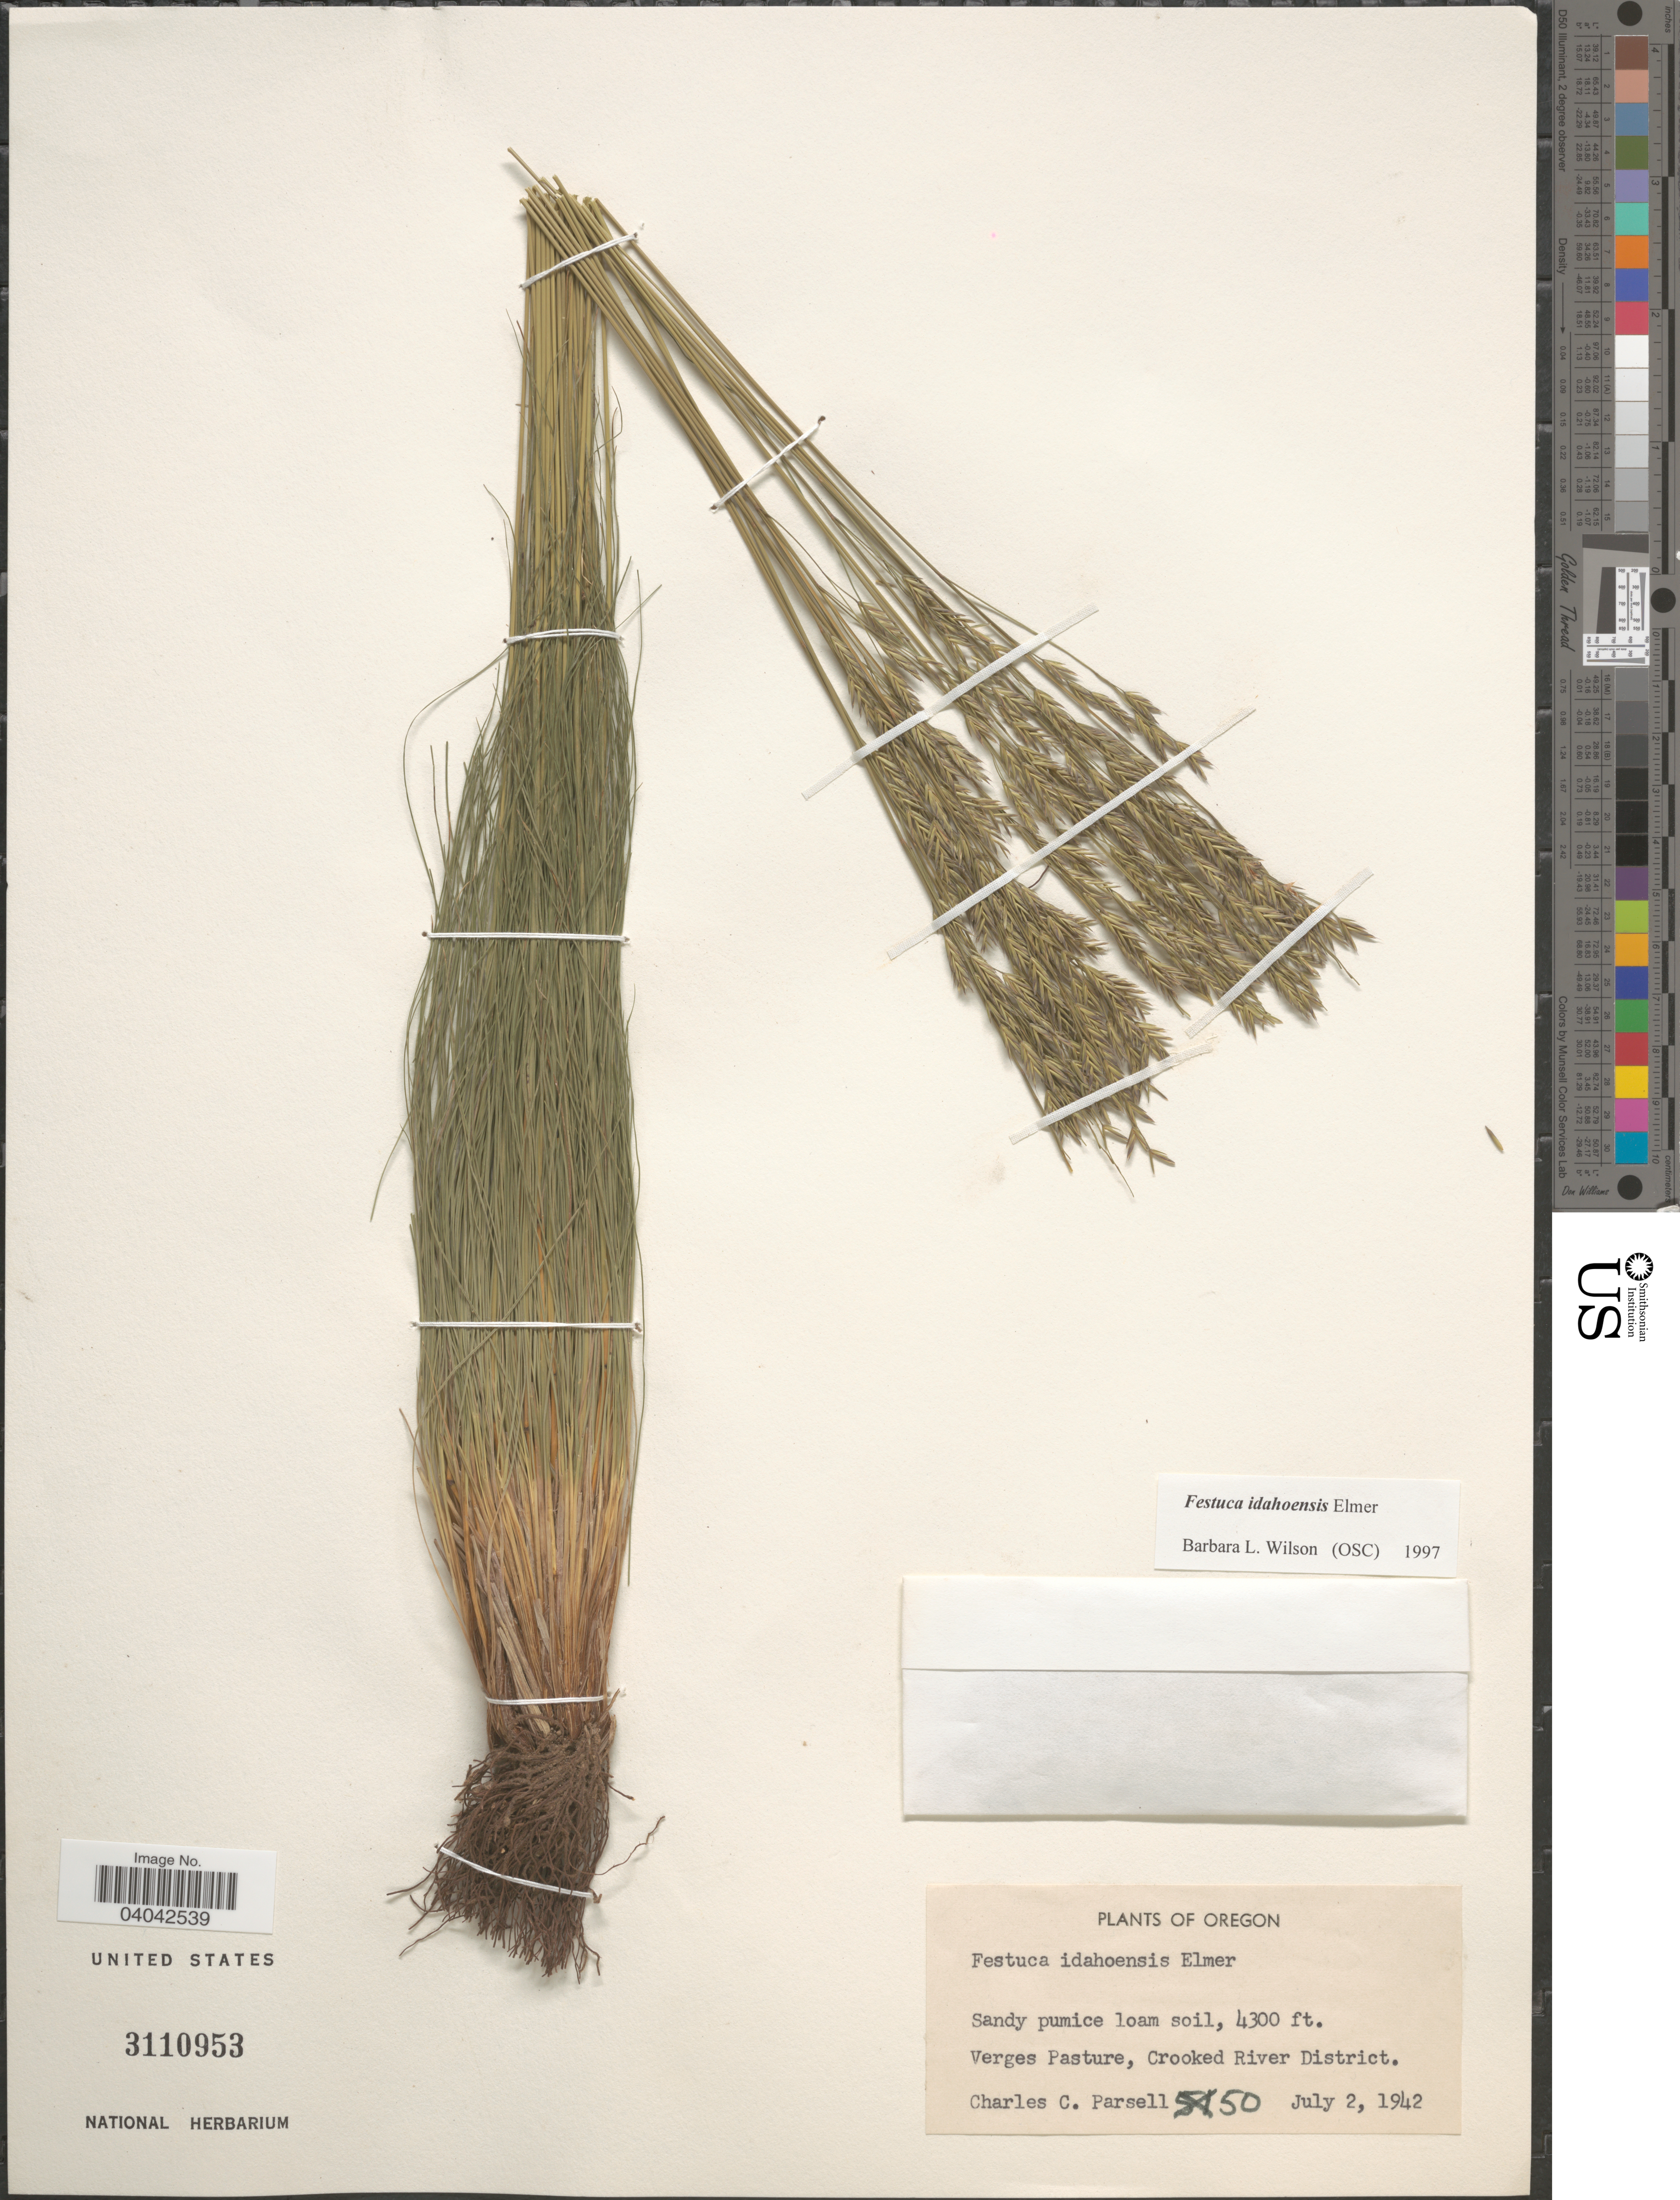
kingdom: Plantae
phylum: Tracheophyta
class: Liliopsida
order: Poales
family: Poaceae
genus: Festuca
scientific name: Festuca idahoensis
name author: Elmer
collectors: C. Parsell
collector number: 50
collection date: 1942-07-02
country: United States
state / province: Oregon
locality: Verges Pasture, Crooked River District.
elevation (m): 1311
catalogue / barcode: US 3110953